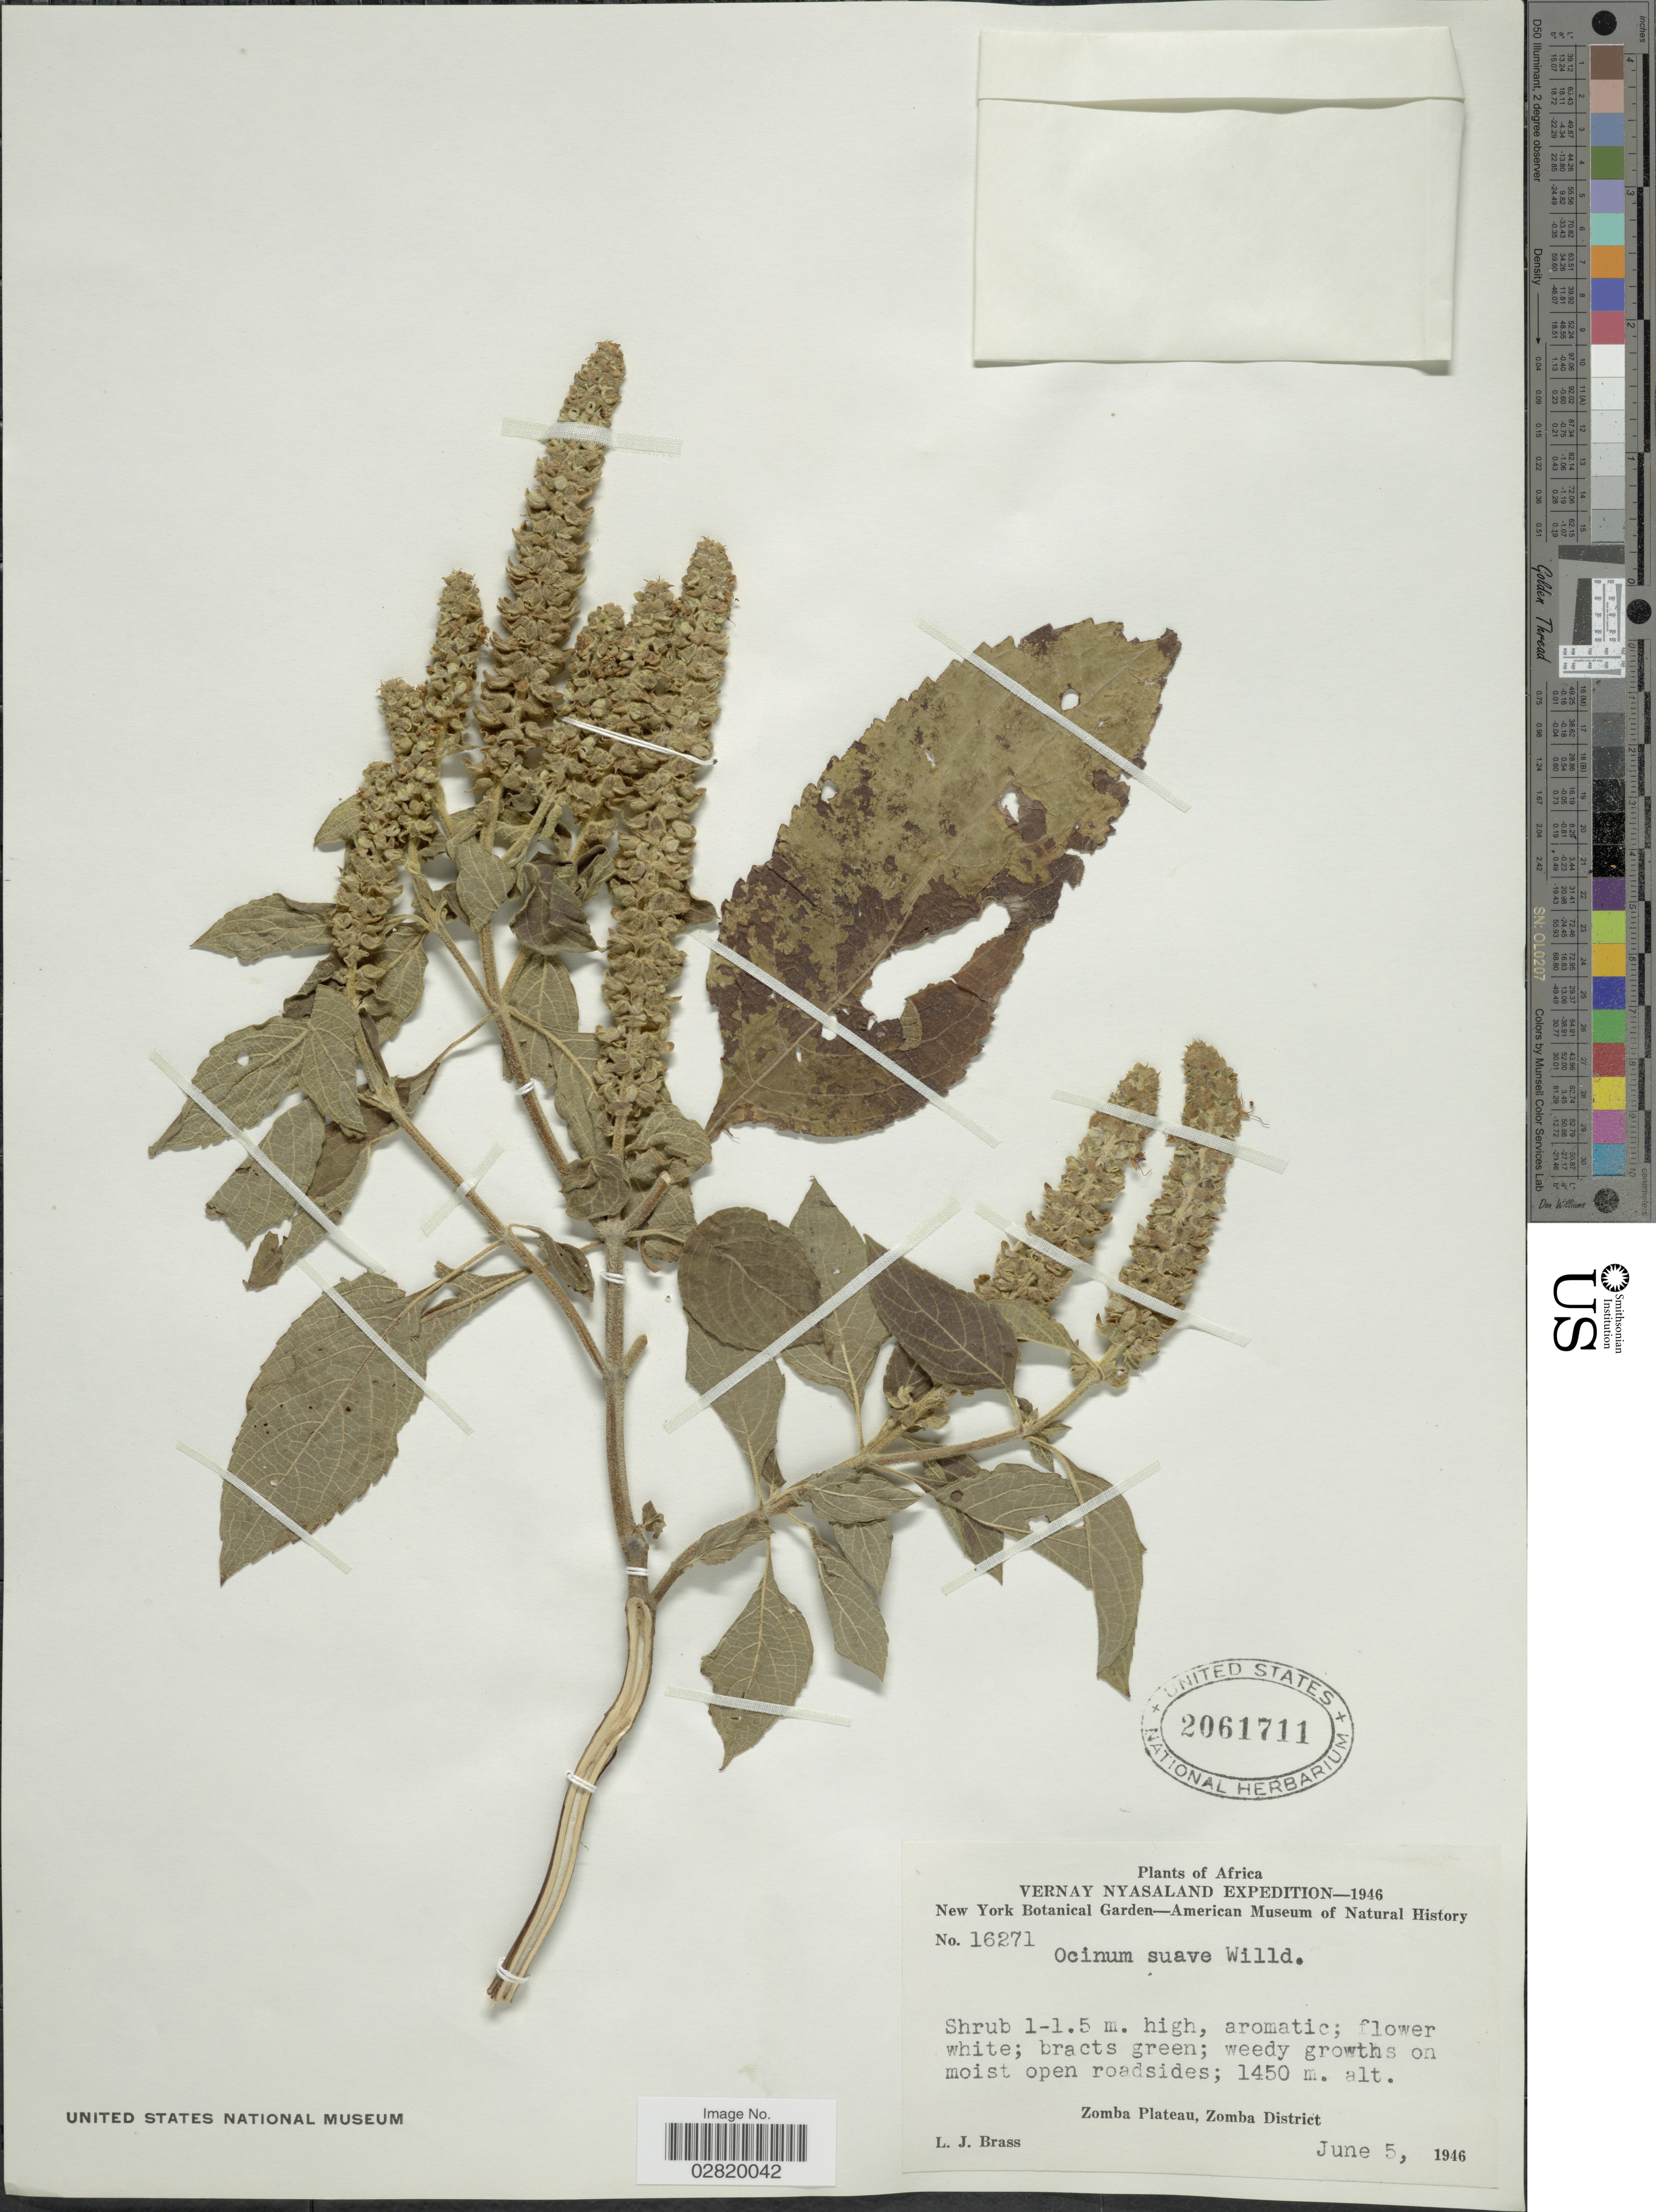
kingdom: Plantae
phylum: Tracheophyta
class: Magnoliopsida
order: Lamiales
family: Lamiaceae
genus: Ocimum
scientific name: Ocimum suave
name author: Willd.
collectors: L. J. Brass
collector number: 16271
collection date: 1946-06-05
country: Malawi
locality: Vernay Nyasaland, Zomba Plateau, Zomba District.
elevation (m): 1450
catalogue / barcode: US 2061711